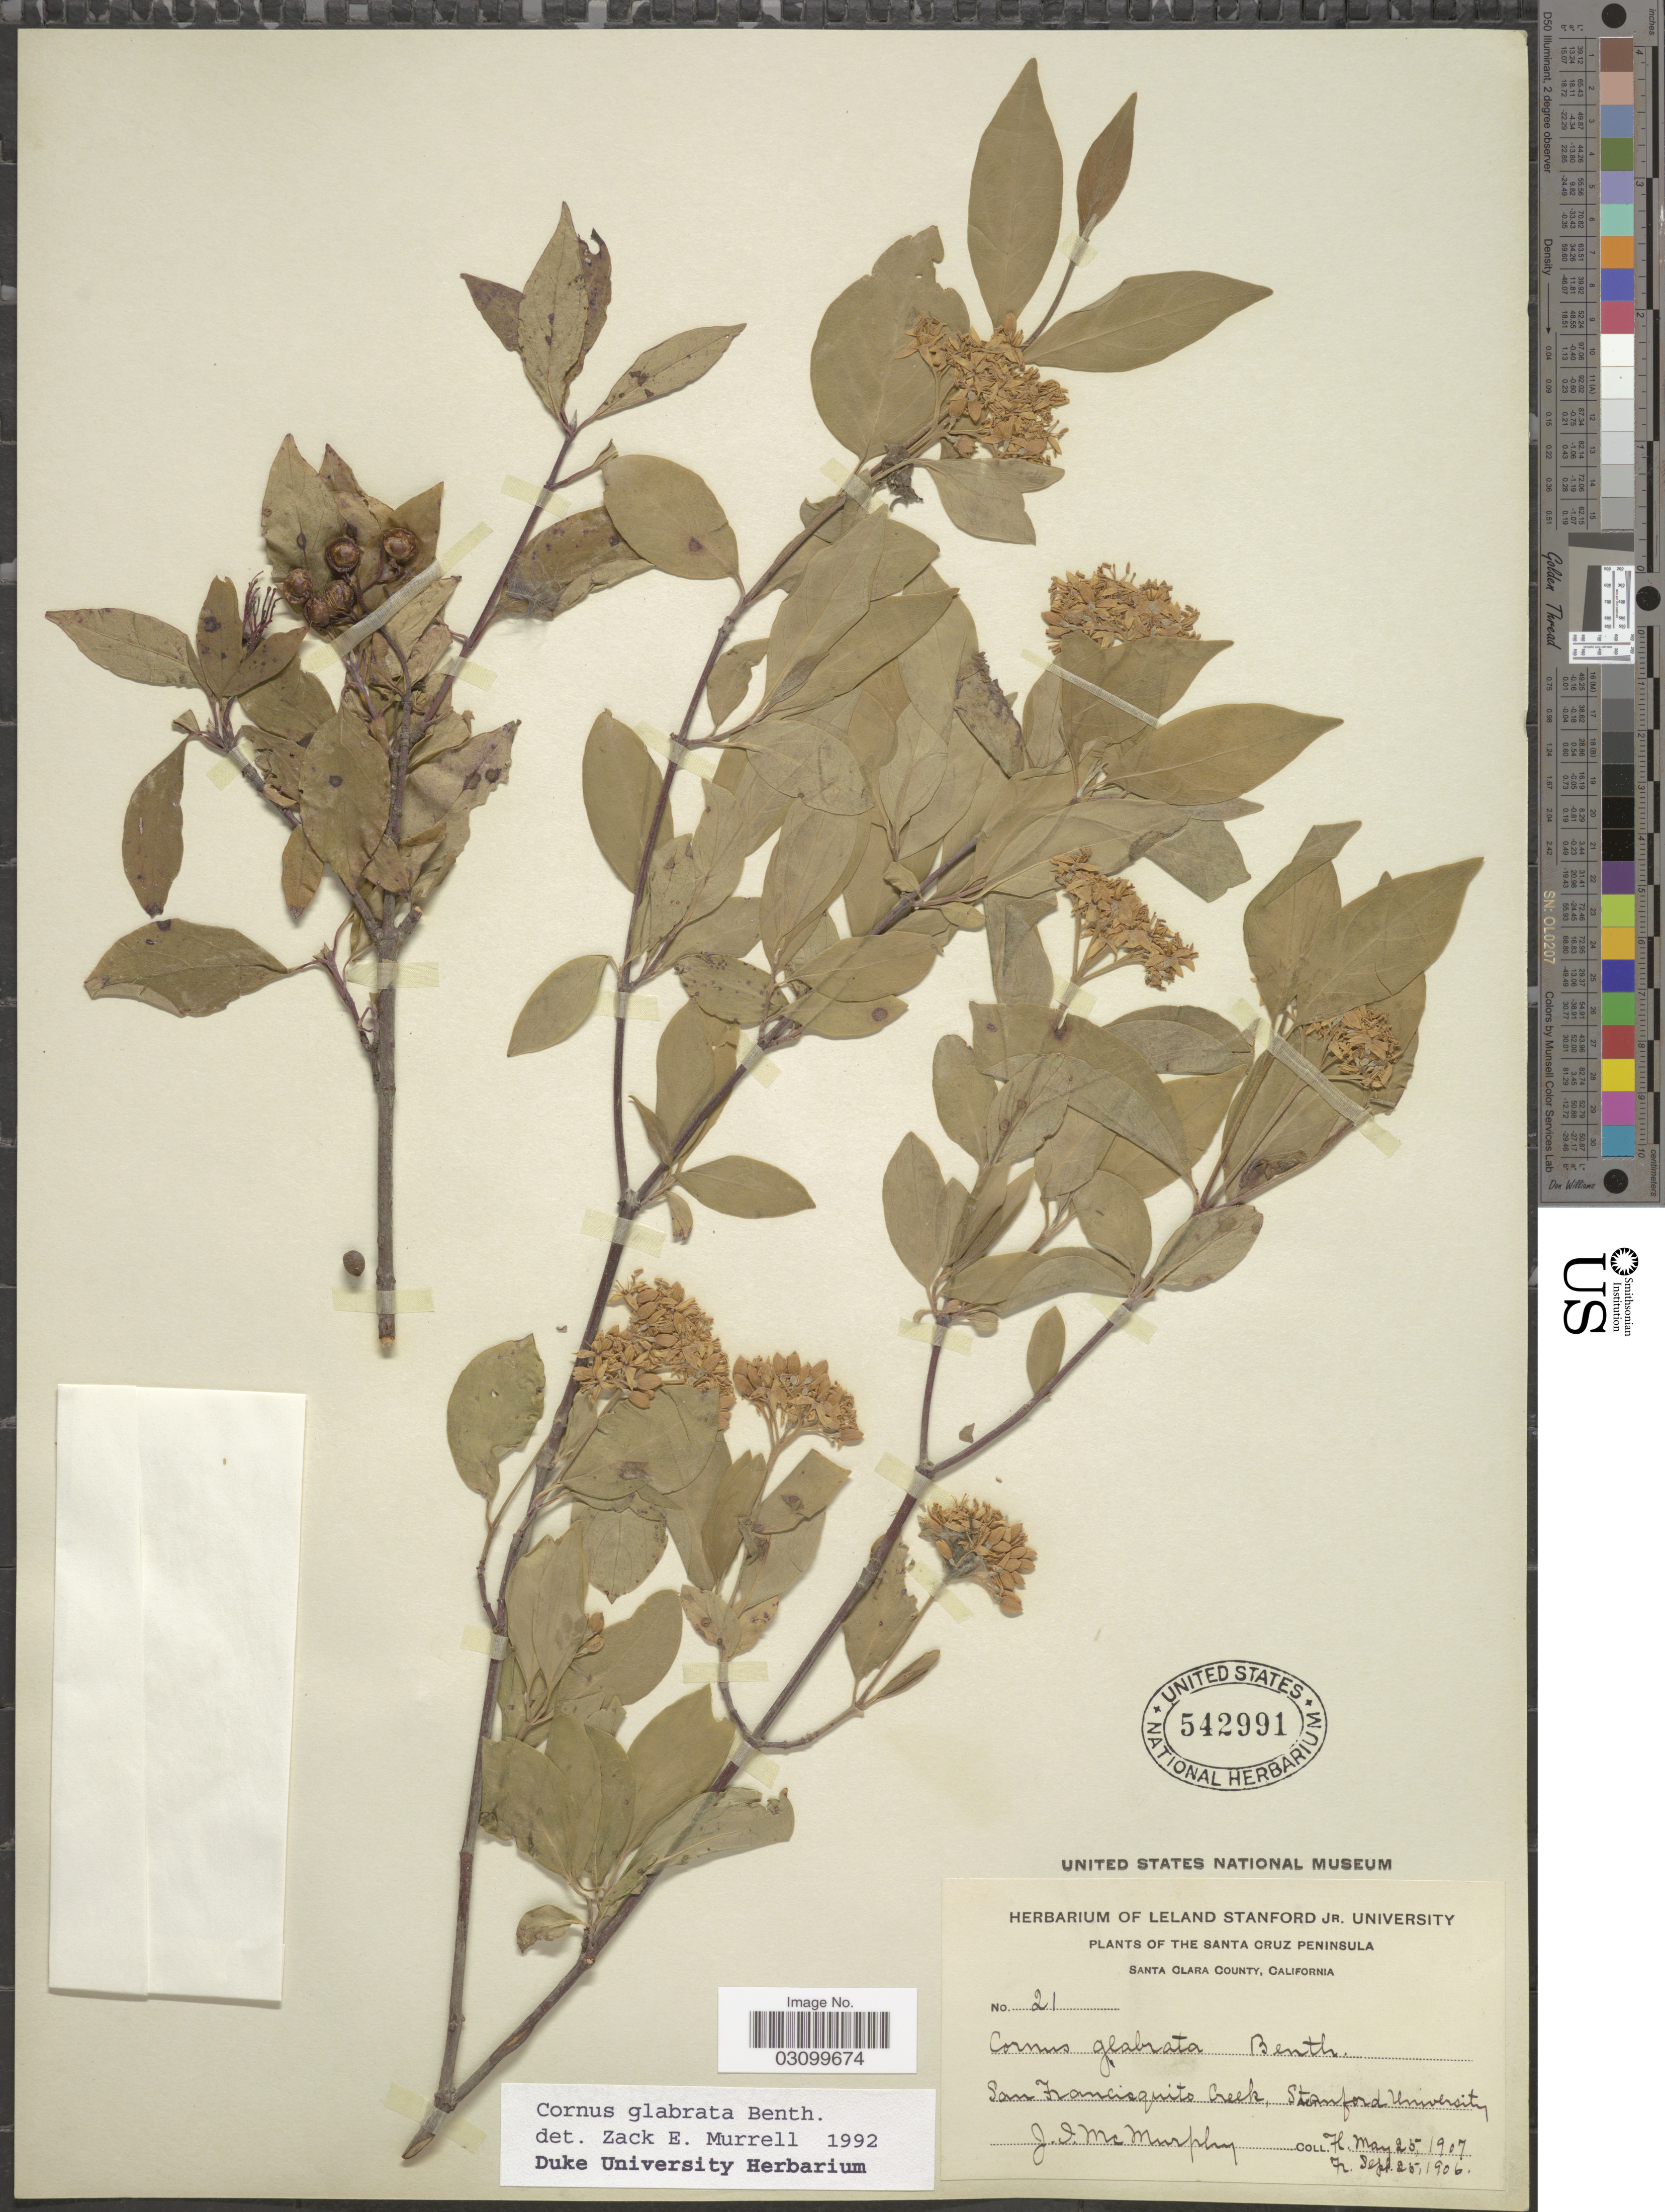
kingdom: Plantae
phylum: Tracheophyta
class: Magnoliopsida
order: Cornales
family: Cornaceae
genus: Cornus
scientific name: Cornus glabrata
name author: Benth.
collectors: J. McMurphy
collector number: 21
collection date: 1906-09-25/1907-05-25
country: United States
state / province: California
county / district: Santa Clara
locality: Santa Cruz Peninsula. Santa Clara County. San Francisquito Creek, Stanford University.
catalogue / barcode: US 542991